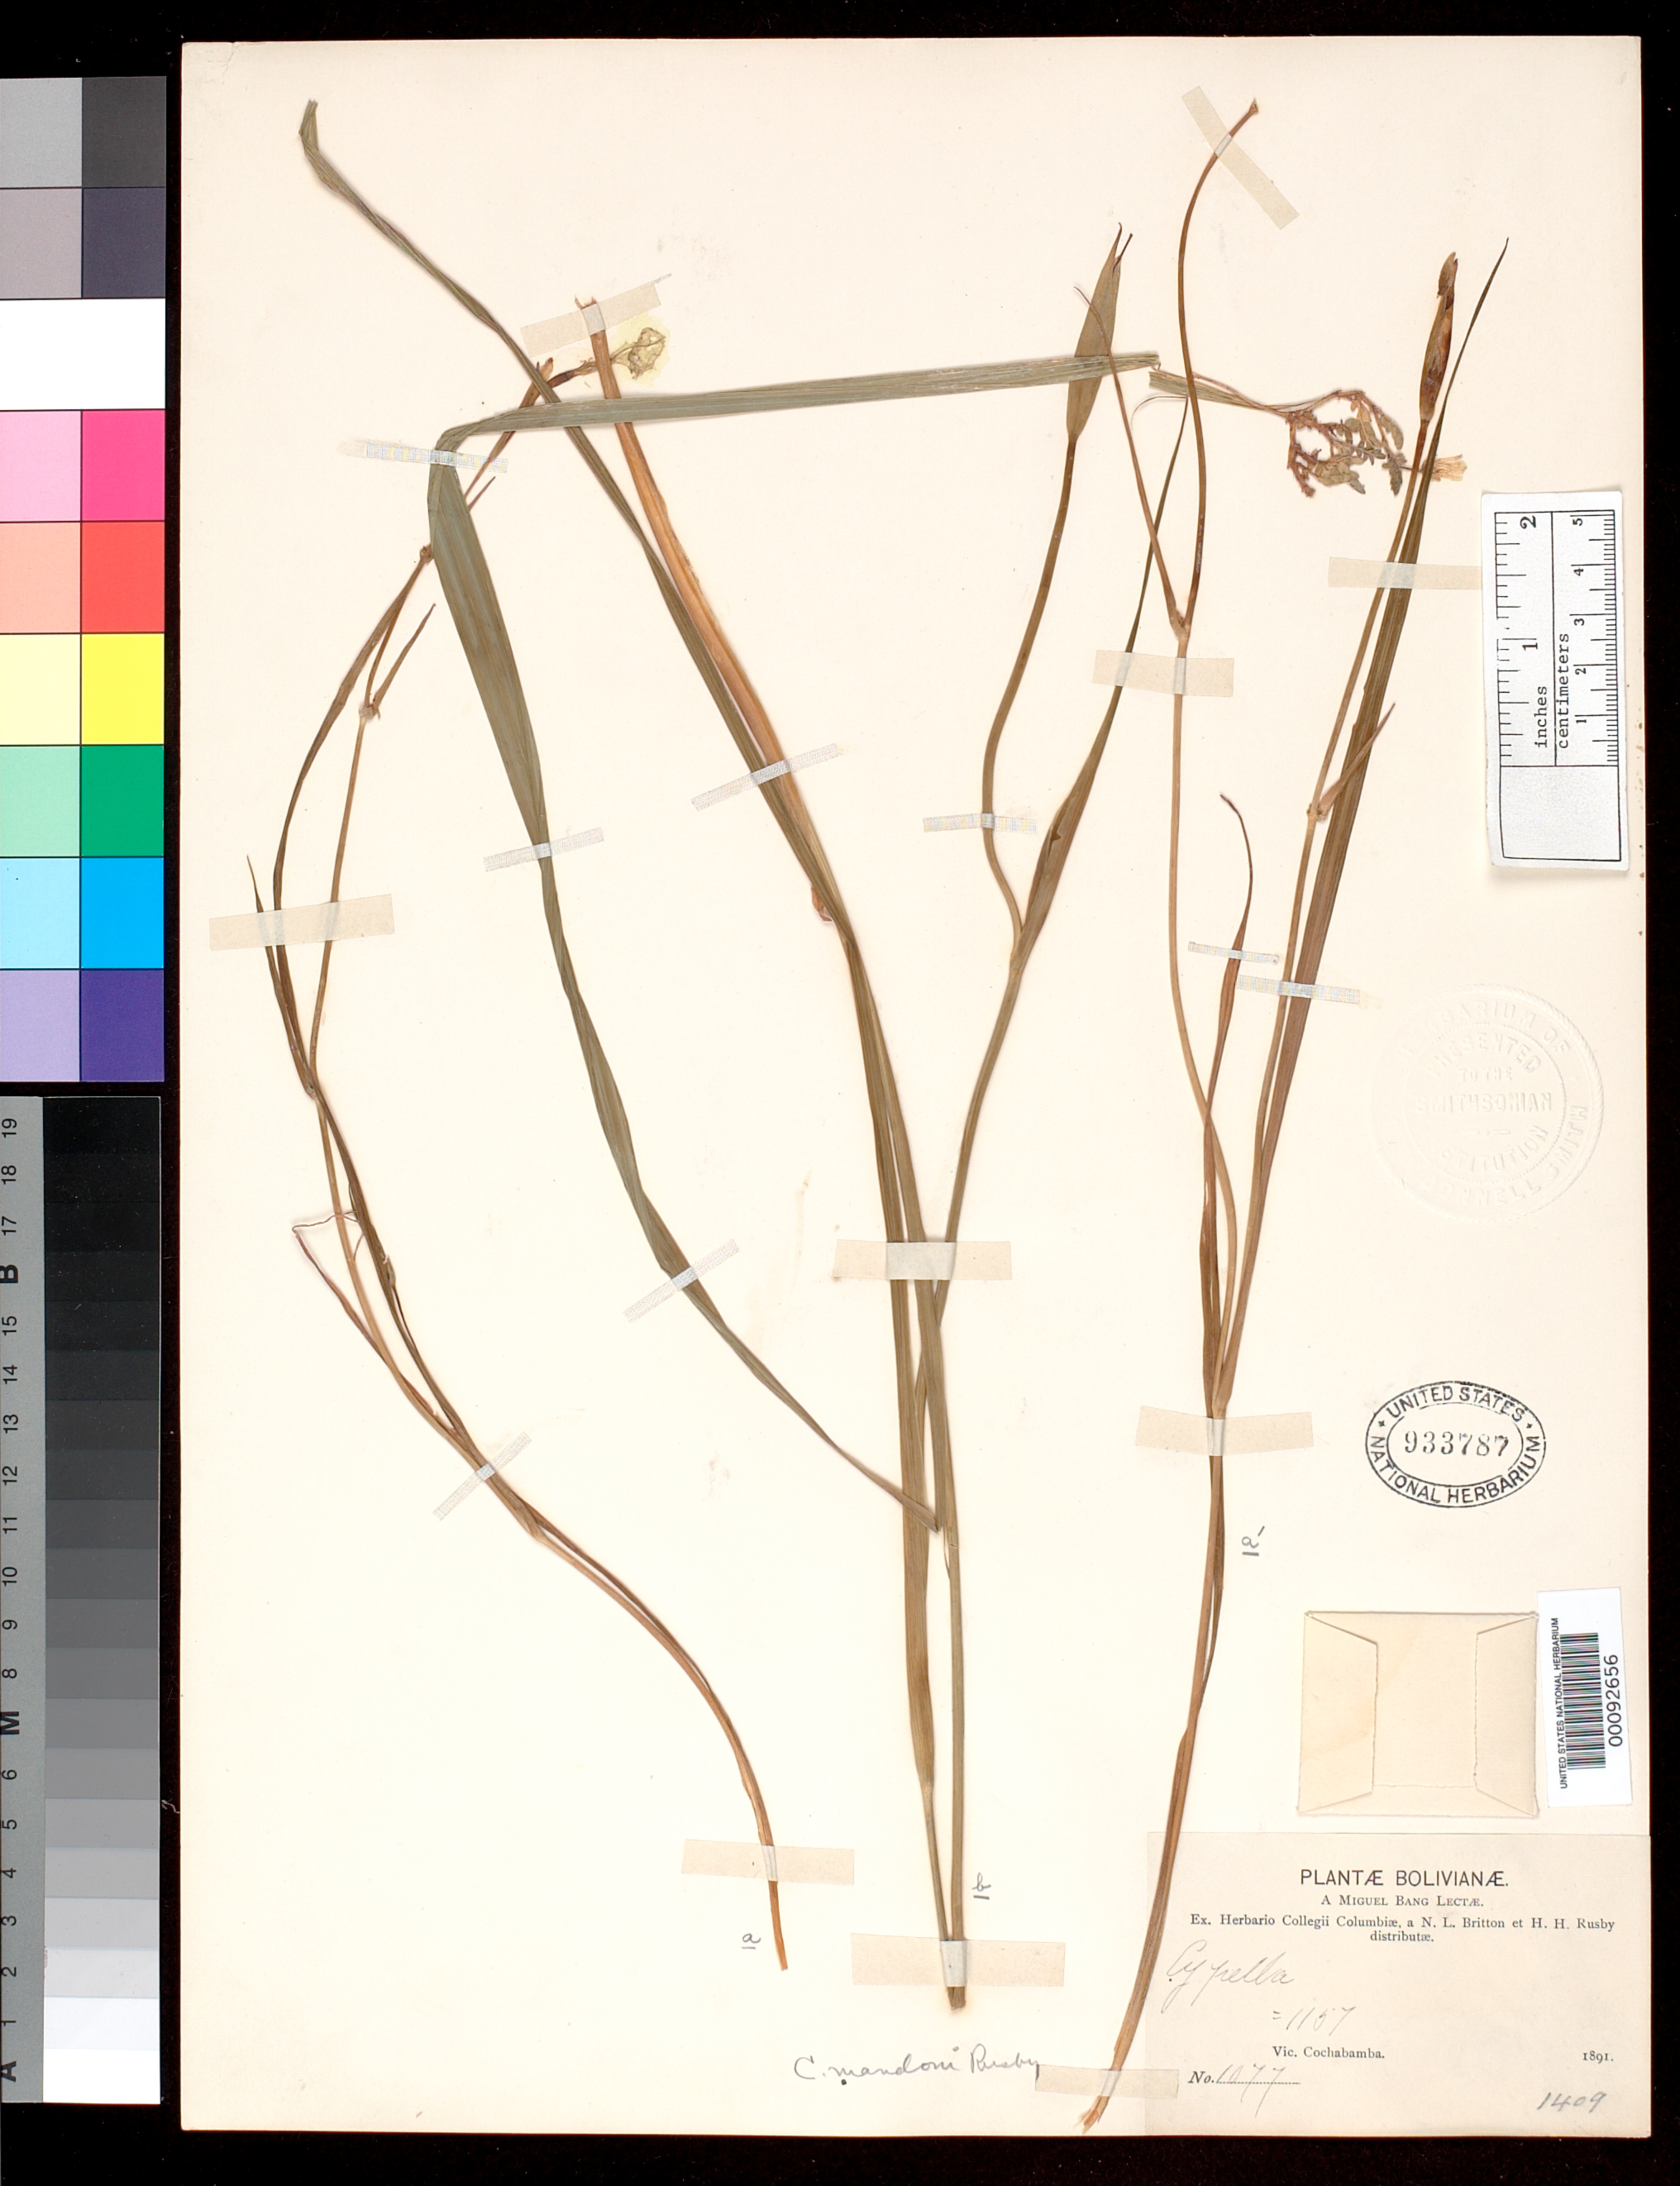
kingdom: Plantae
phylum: Tracheophyta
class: Liliopsida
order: Asparagales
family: Iridaceae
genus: Cypella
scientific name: Cypella mandonii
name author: Rusby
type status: Type Collection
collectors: M. Bang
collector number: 1077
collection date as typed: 1891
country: Bolivia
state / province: Cochabamba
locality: Vicinity of Cochabamba.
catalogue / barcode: US 933787